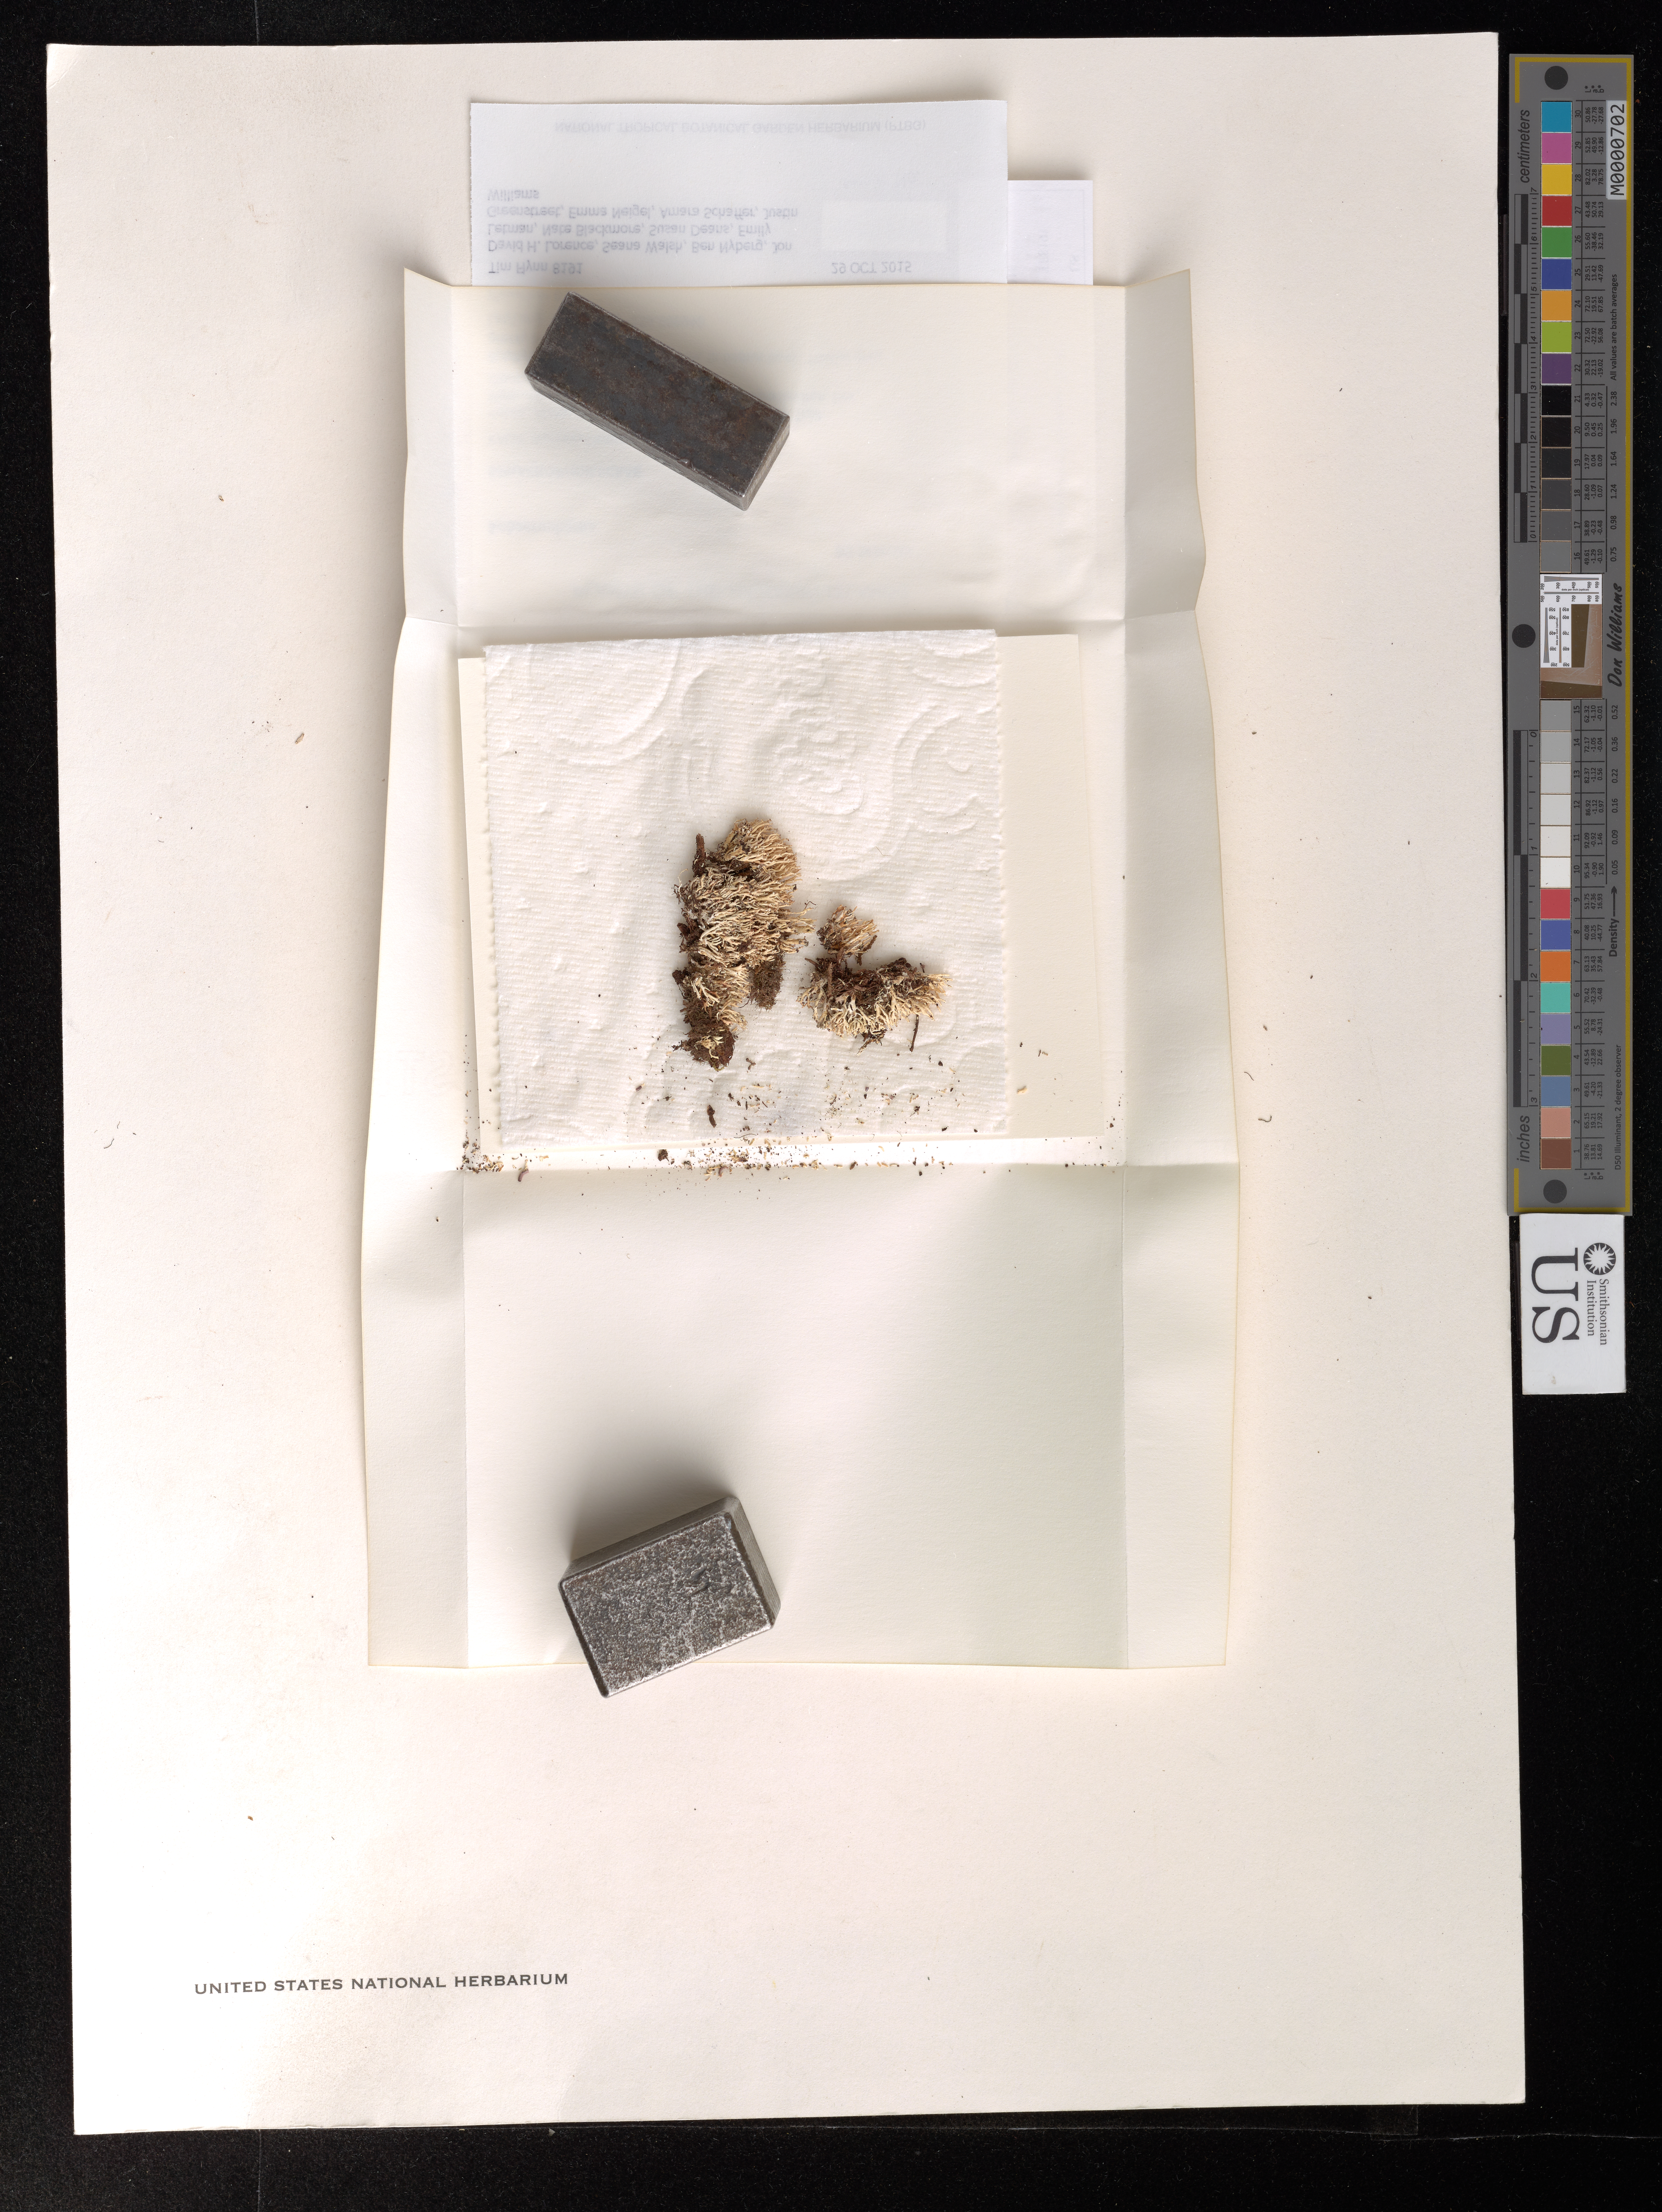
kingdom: Fungi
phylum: Ascomycota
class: Lecanoromycetes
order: Lecanorales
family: Sphaerophoraceae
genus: Bunodophoron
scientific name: Bunodophoron murrayi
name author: (Ohlsson & Tibell) Wedin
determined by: Smith, C. W.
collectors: T. W. Flynn et al.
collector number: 8191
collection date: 2015-10-29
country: United States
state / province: Hawaii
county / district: Kauai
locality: Kauai Waimea District. Kokee, Alakai Wilderness Preserve, Unit E, Pihea Trail.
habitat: Metrosideros dominated wet forest. W/ Cheirodendron, Ilex, Cibotium, Coprosma, Dicranopteris.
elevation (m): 0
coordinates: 21.970030, -159.508940